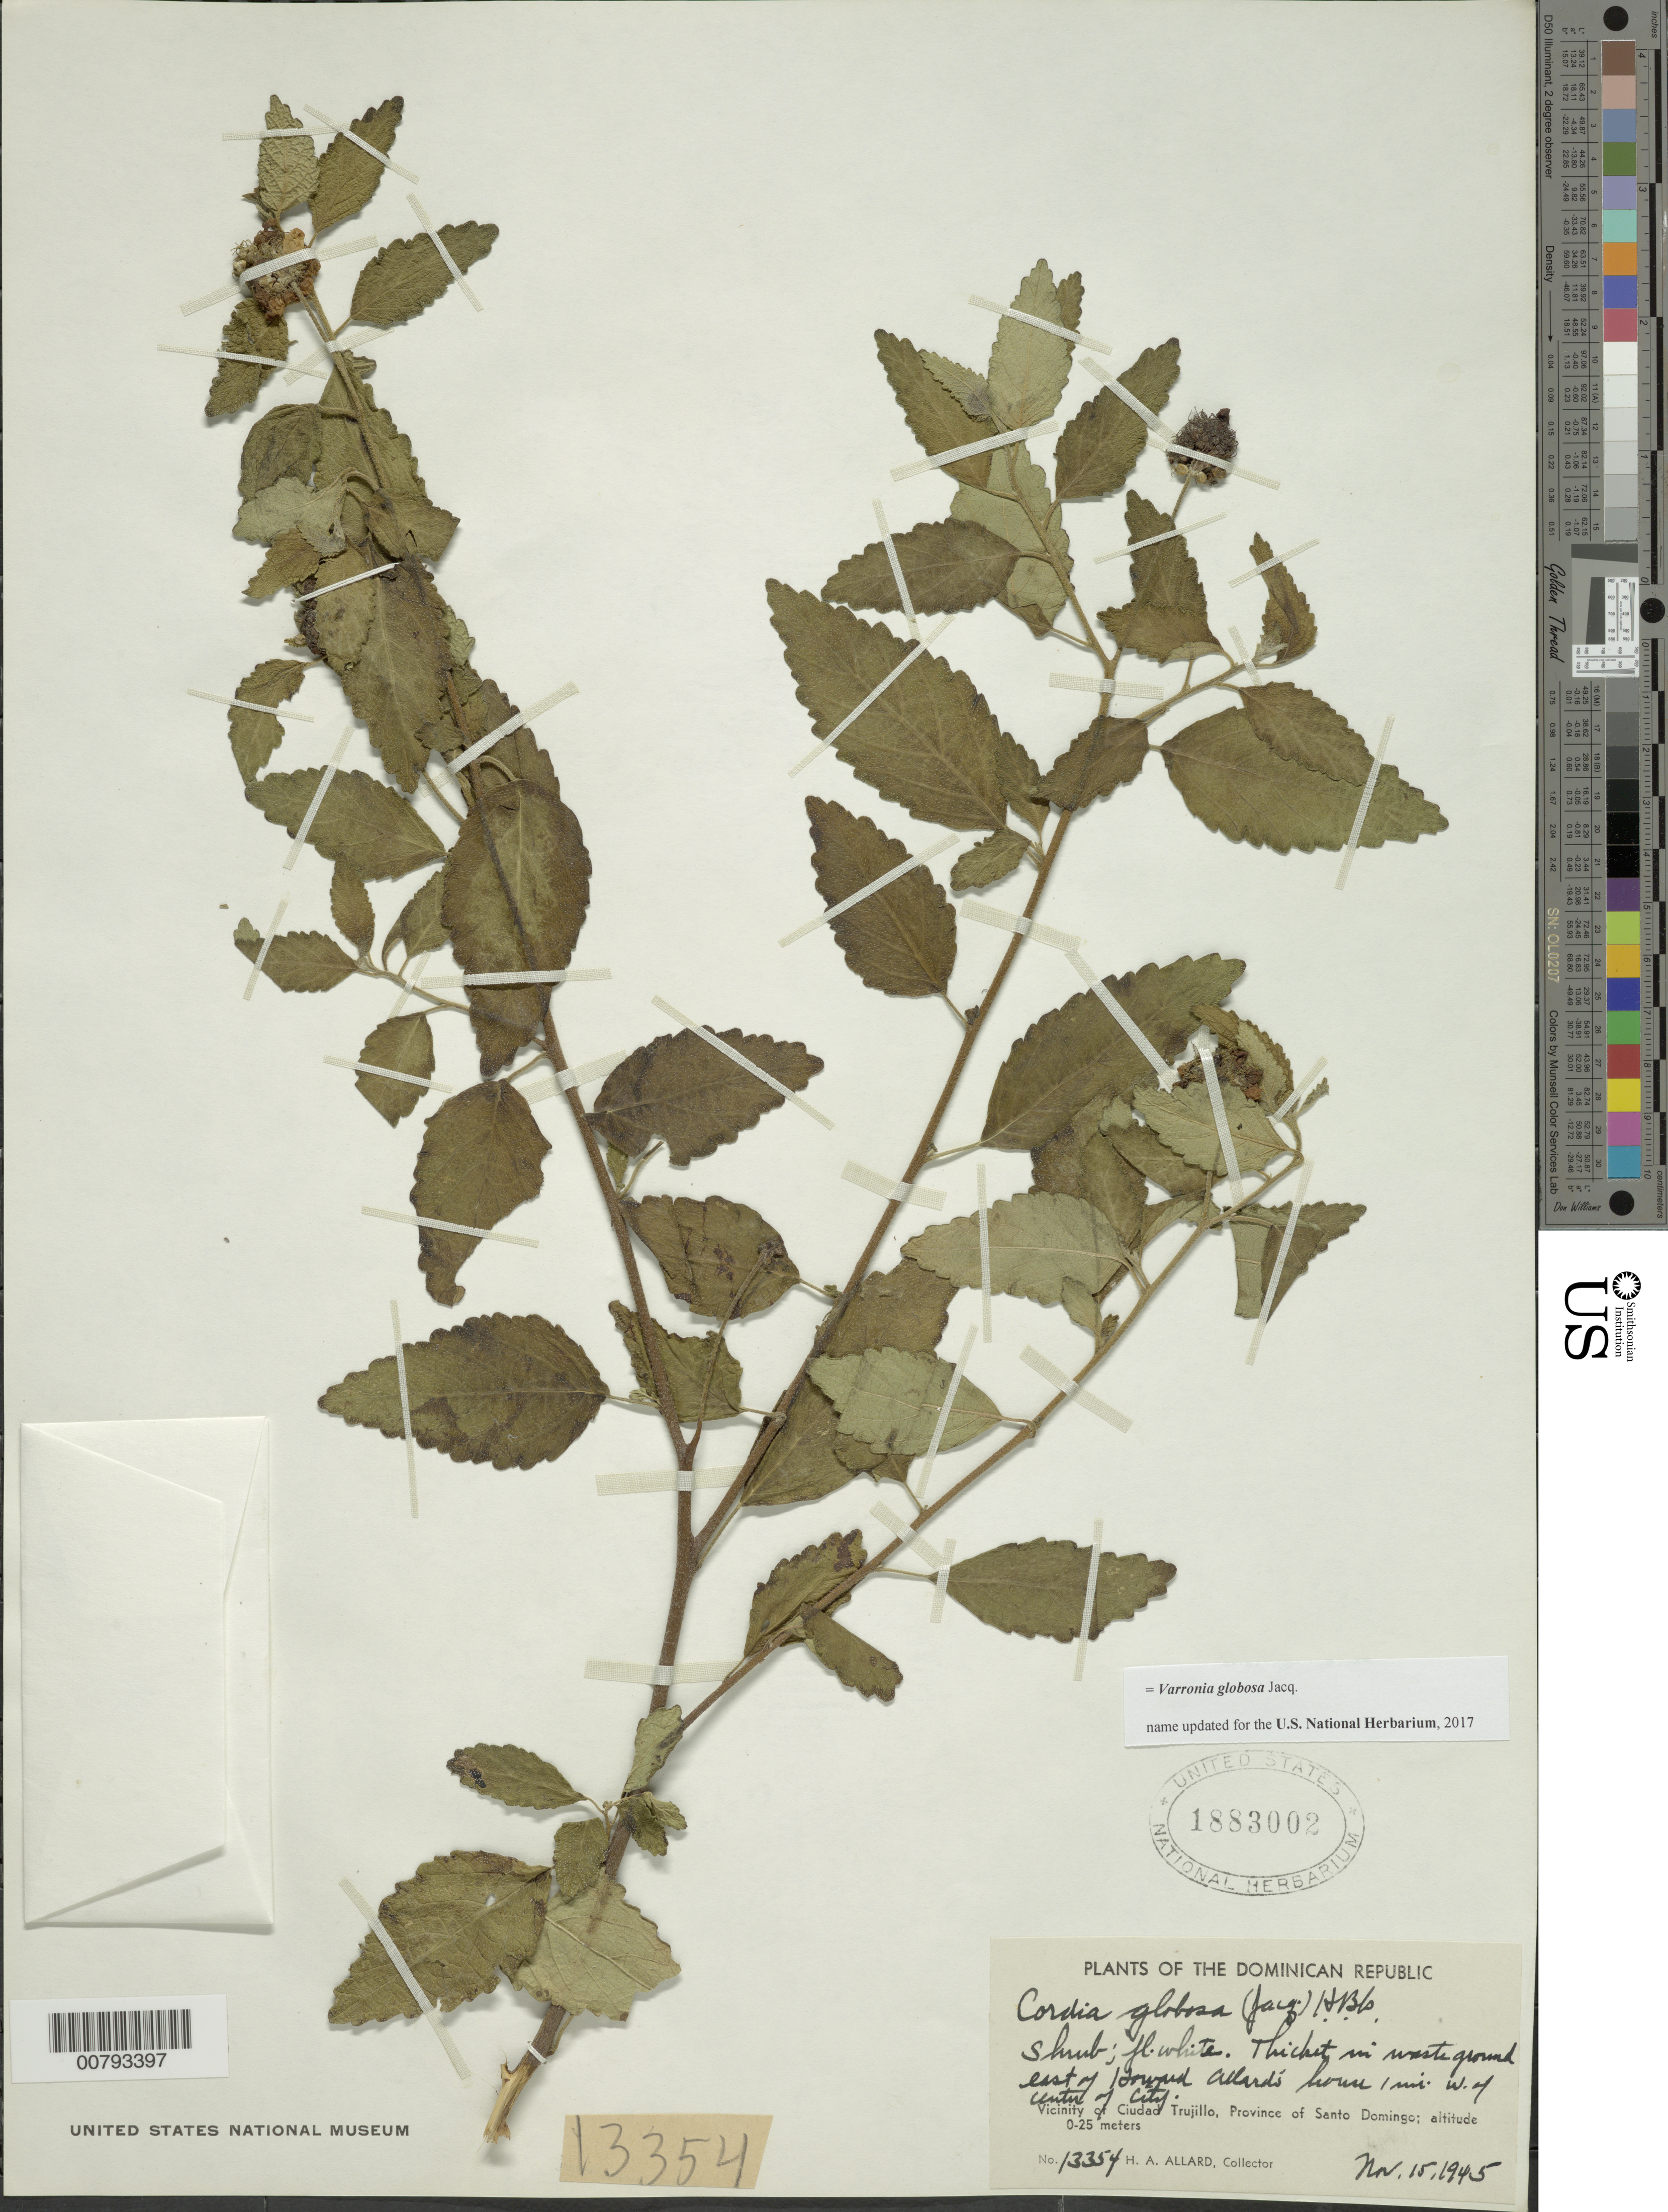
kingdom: Plantae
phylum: Tracheophyta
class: Magnoliopsida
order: Boraginales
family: Cordiaceae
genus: Cordia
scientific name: Cordia globosa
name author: (Jacq.) Kunth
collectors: H. A. Allard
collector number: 13354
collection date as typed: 15 Nov 1945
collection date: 1945-11-15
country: Dominican Republic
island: Hispaniola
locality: Province of Santo Domingo, vicinity of Ciudad Trujillo, east of Howard Allard's home 1 mile W. of center of city.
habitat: Thicket in waste ground.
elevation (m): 0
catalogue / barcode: US 1883002